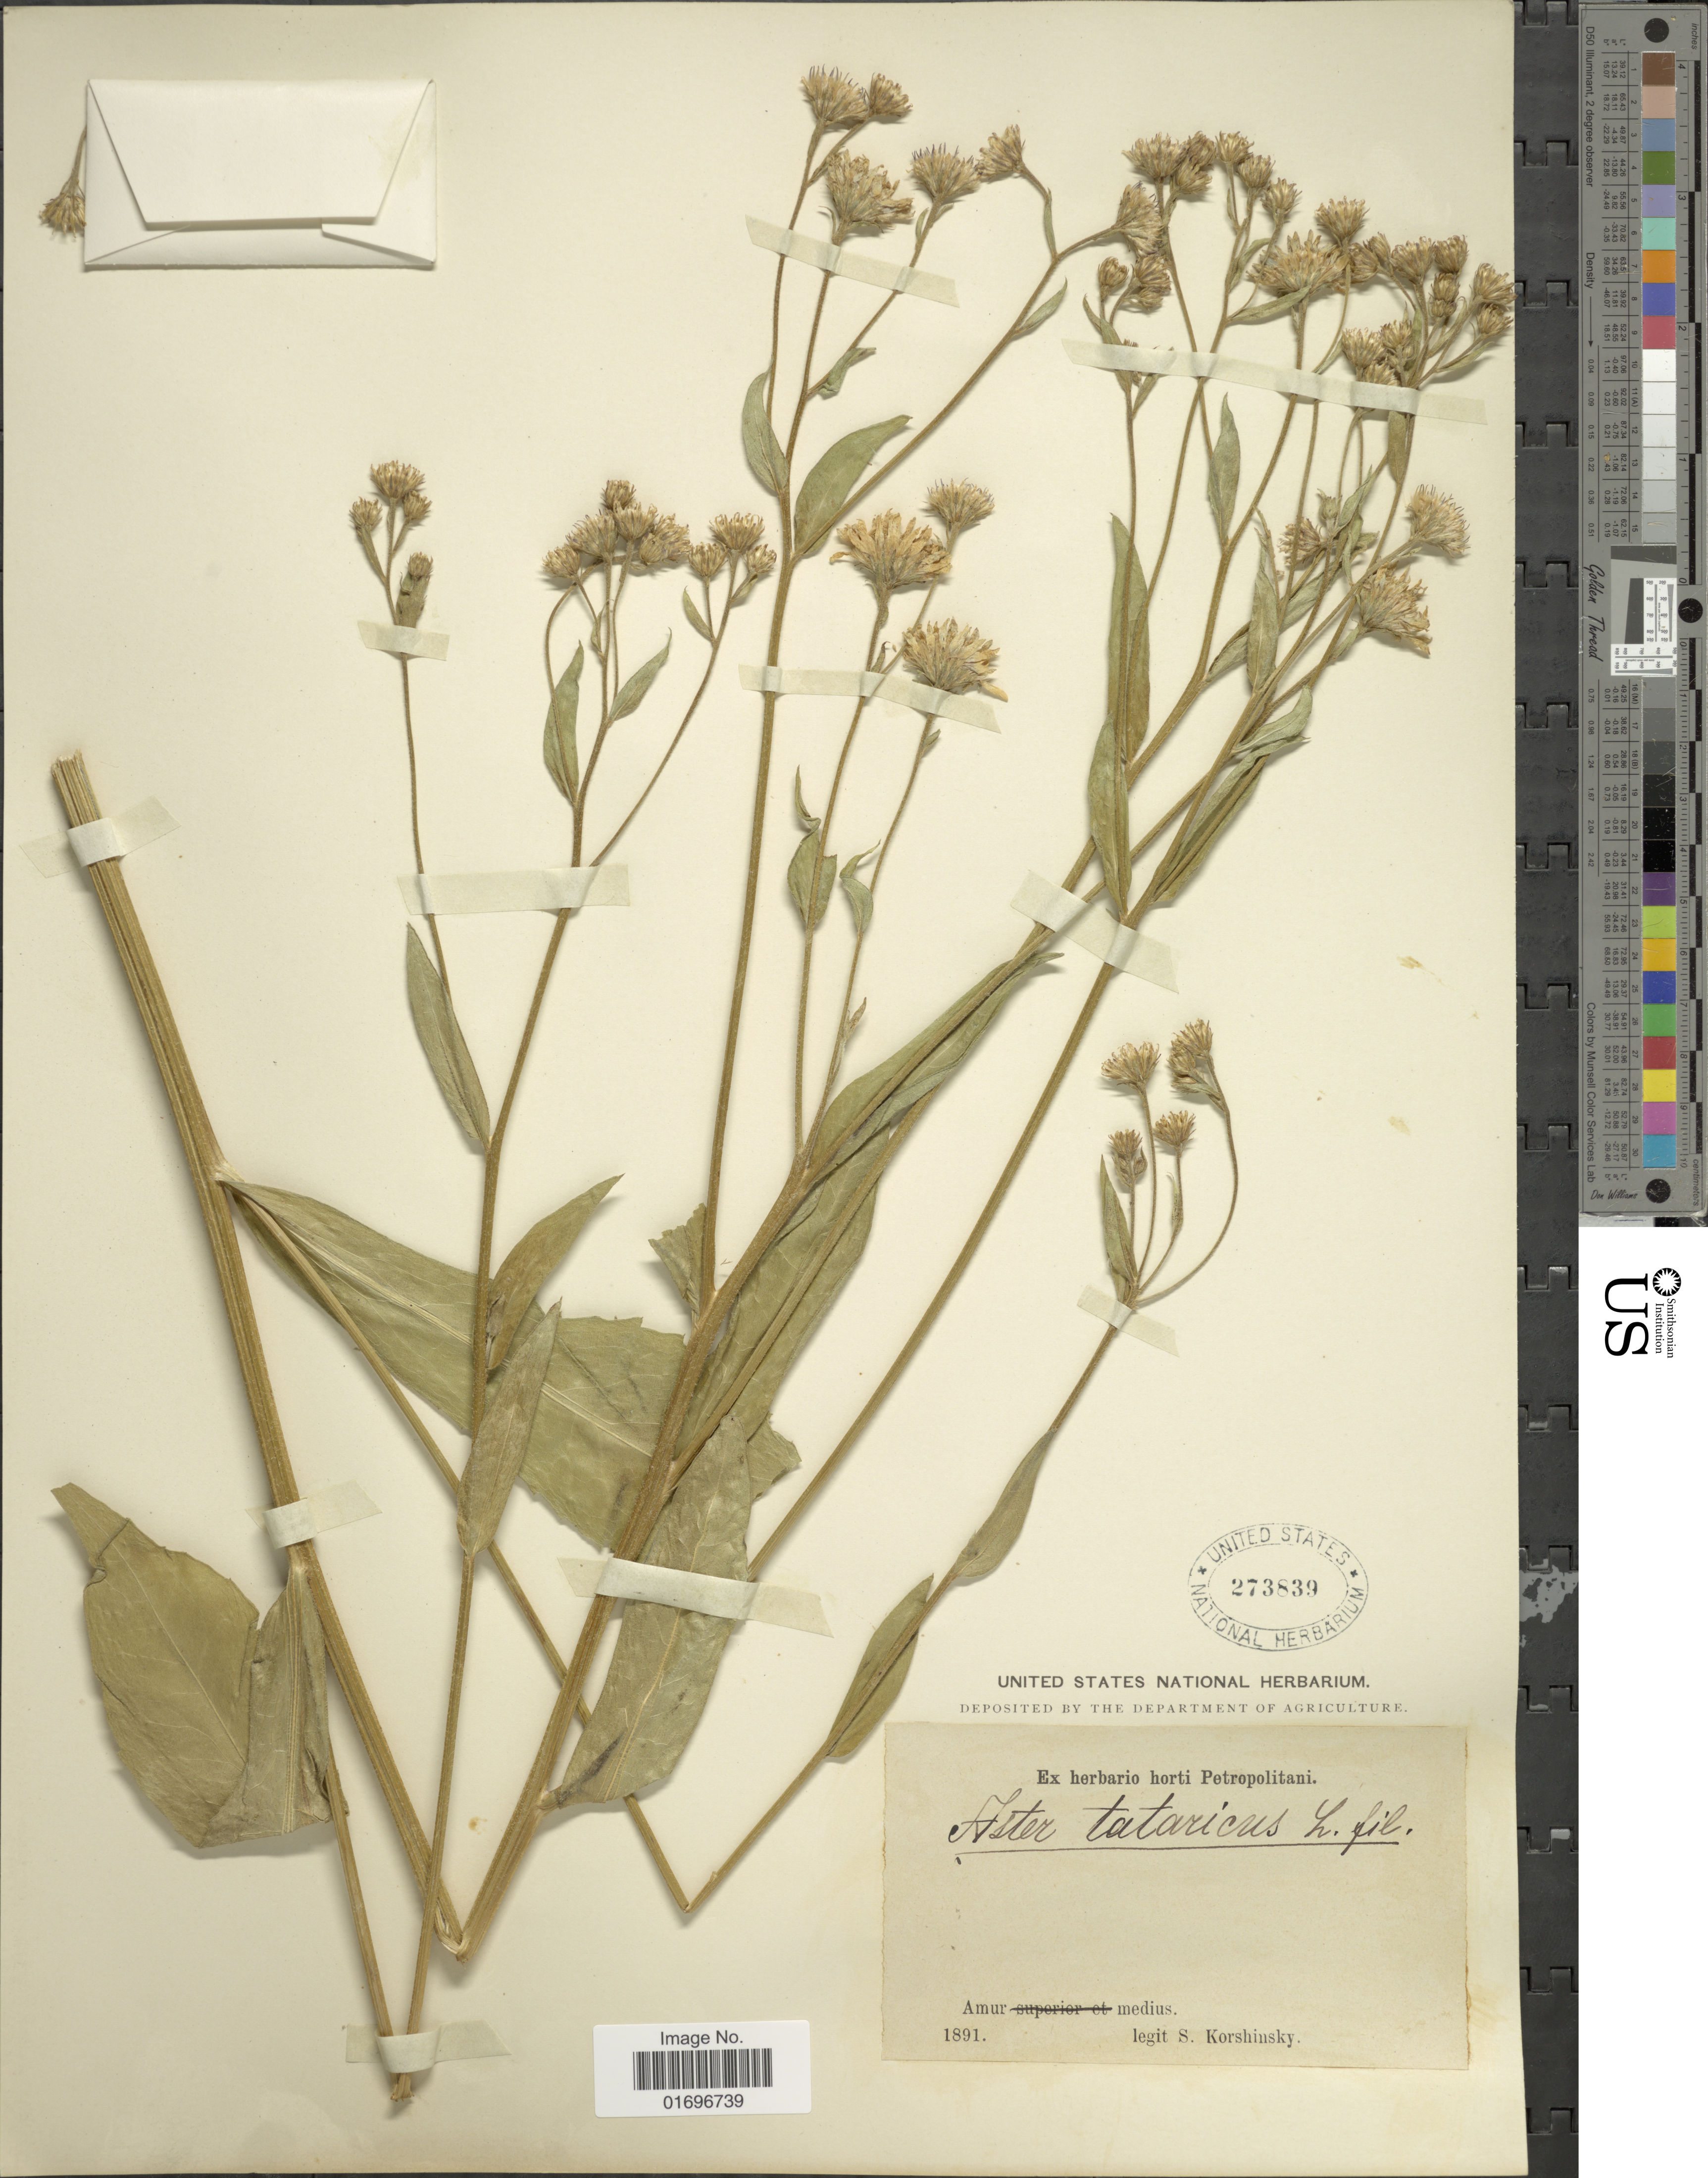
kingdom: Plantae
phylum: Tracheophyta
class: Magnoliopsida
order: Asterales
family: Asteraceae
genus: Aster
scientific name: Aster tataricus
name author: L. f.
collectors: S. I. Korshinsky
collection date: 1891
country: Russian Federation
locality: Amur medius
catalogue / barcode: US 273839